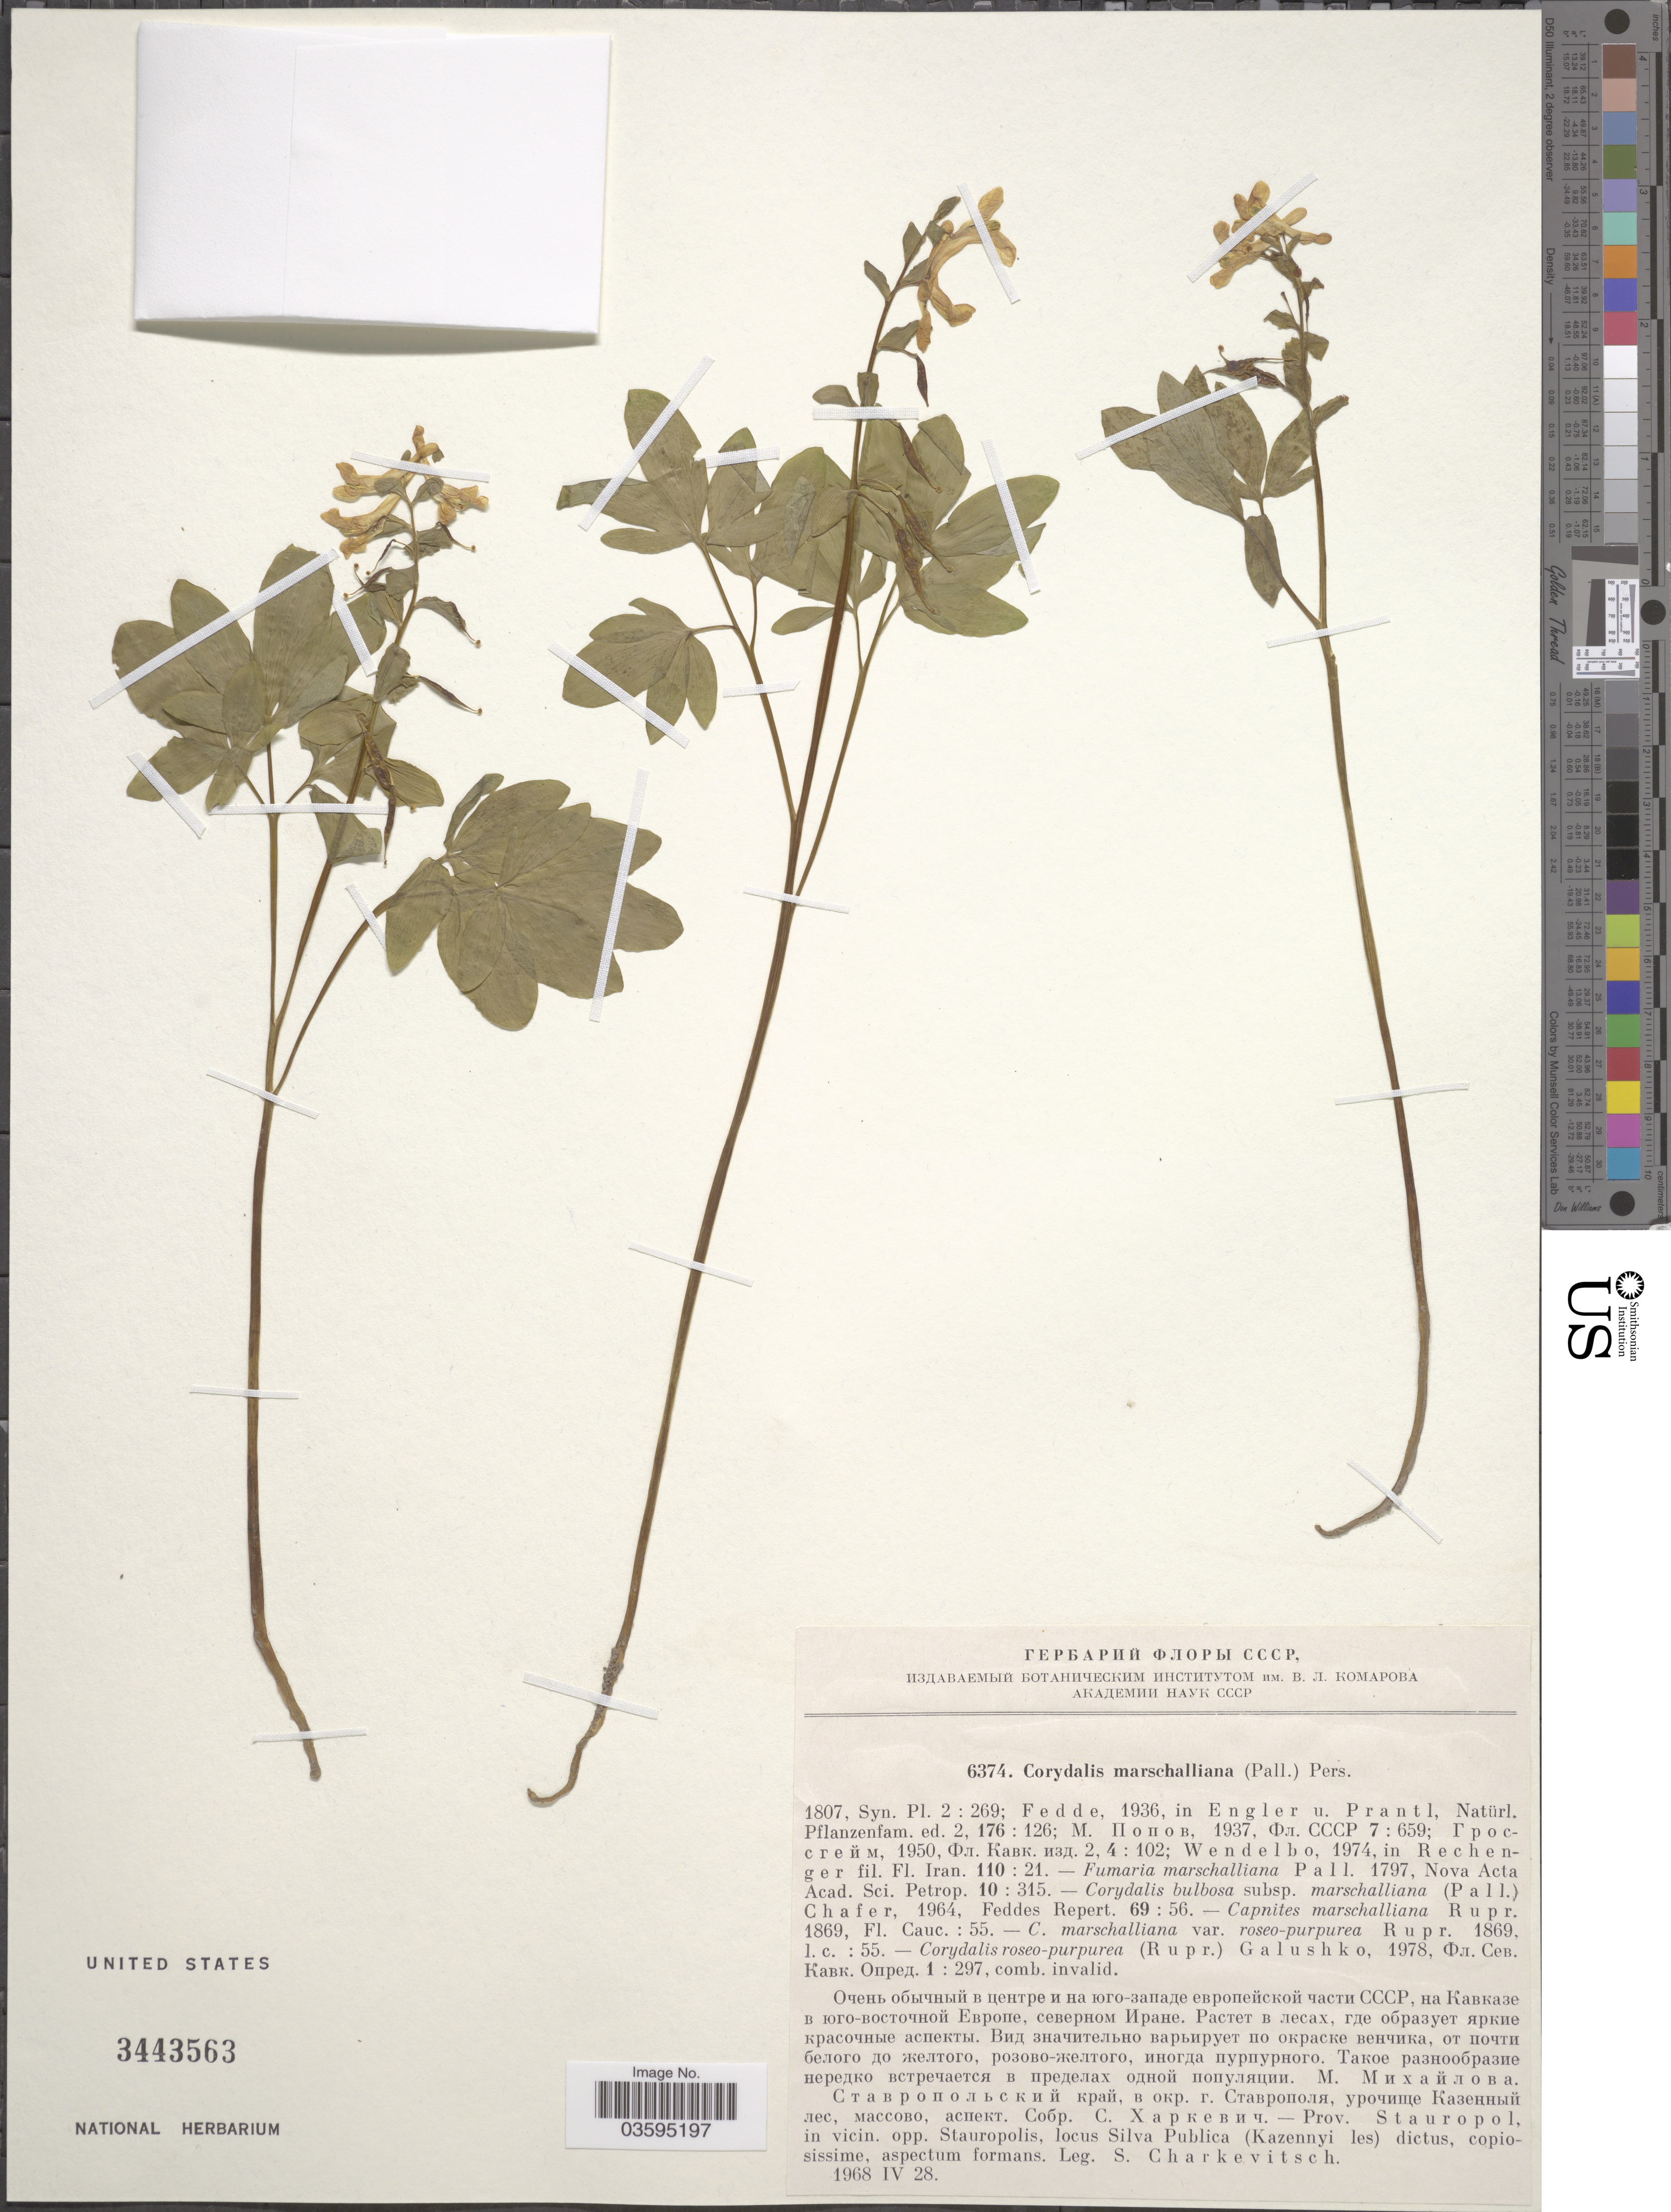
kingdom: Plantae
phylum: Tracheophyta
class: Magnoliopsida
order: Ranunculales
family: Papaveraceae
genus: Corydalis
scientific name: Corydalis marschalliana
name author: (Willd.) Pers.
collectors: S. Charkevitsch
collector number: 6374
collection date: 1968-04-28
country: Russian Federation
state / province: Stavropol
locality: Prov. Stauropol, in vicin. opp. Stauropolis, locus Silva Publica (Kazennyi les) dictus, copiosissime, aspectum formans.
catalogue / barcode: US 3443563